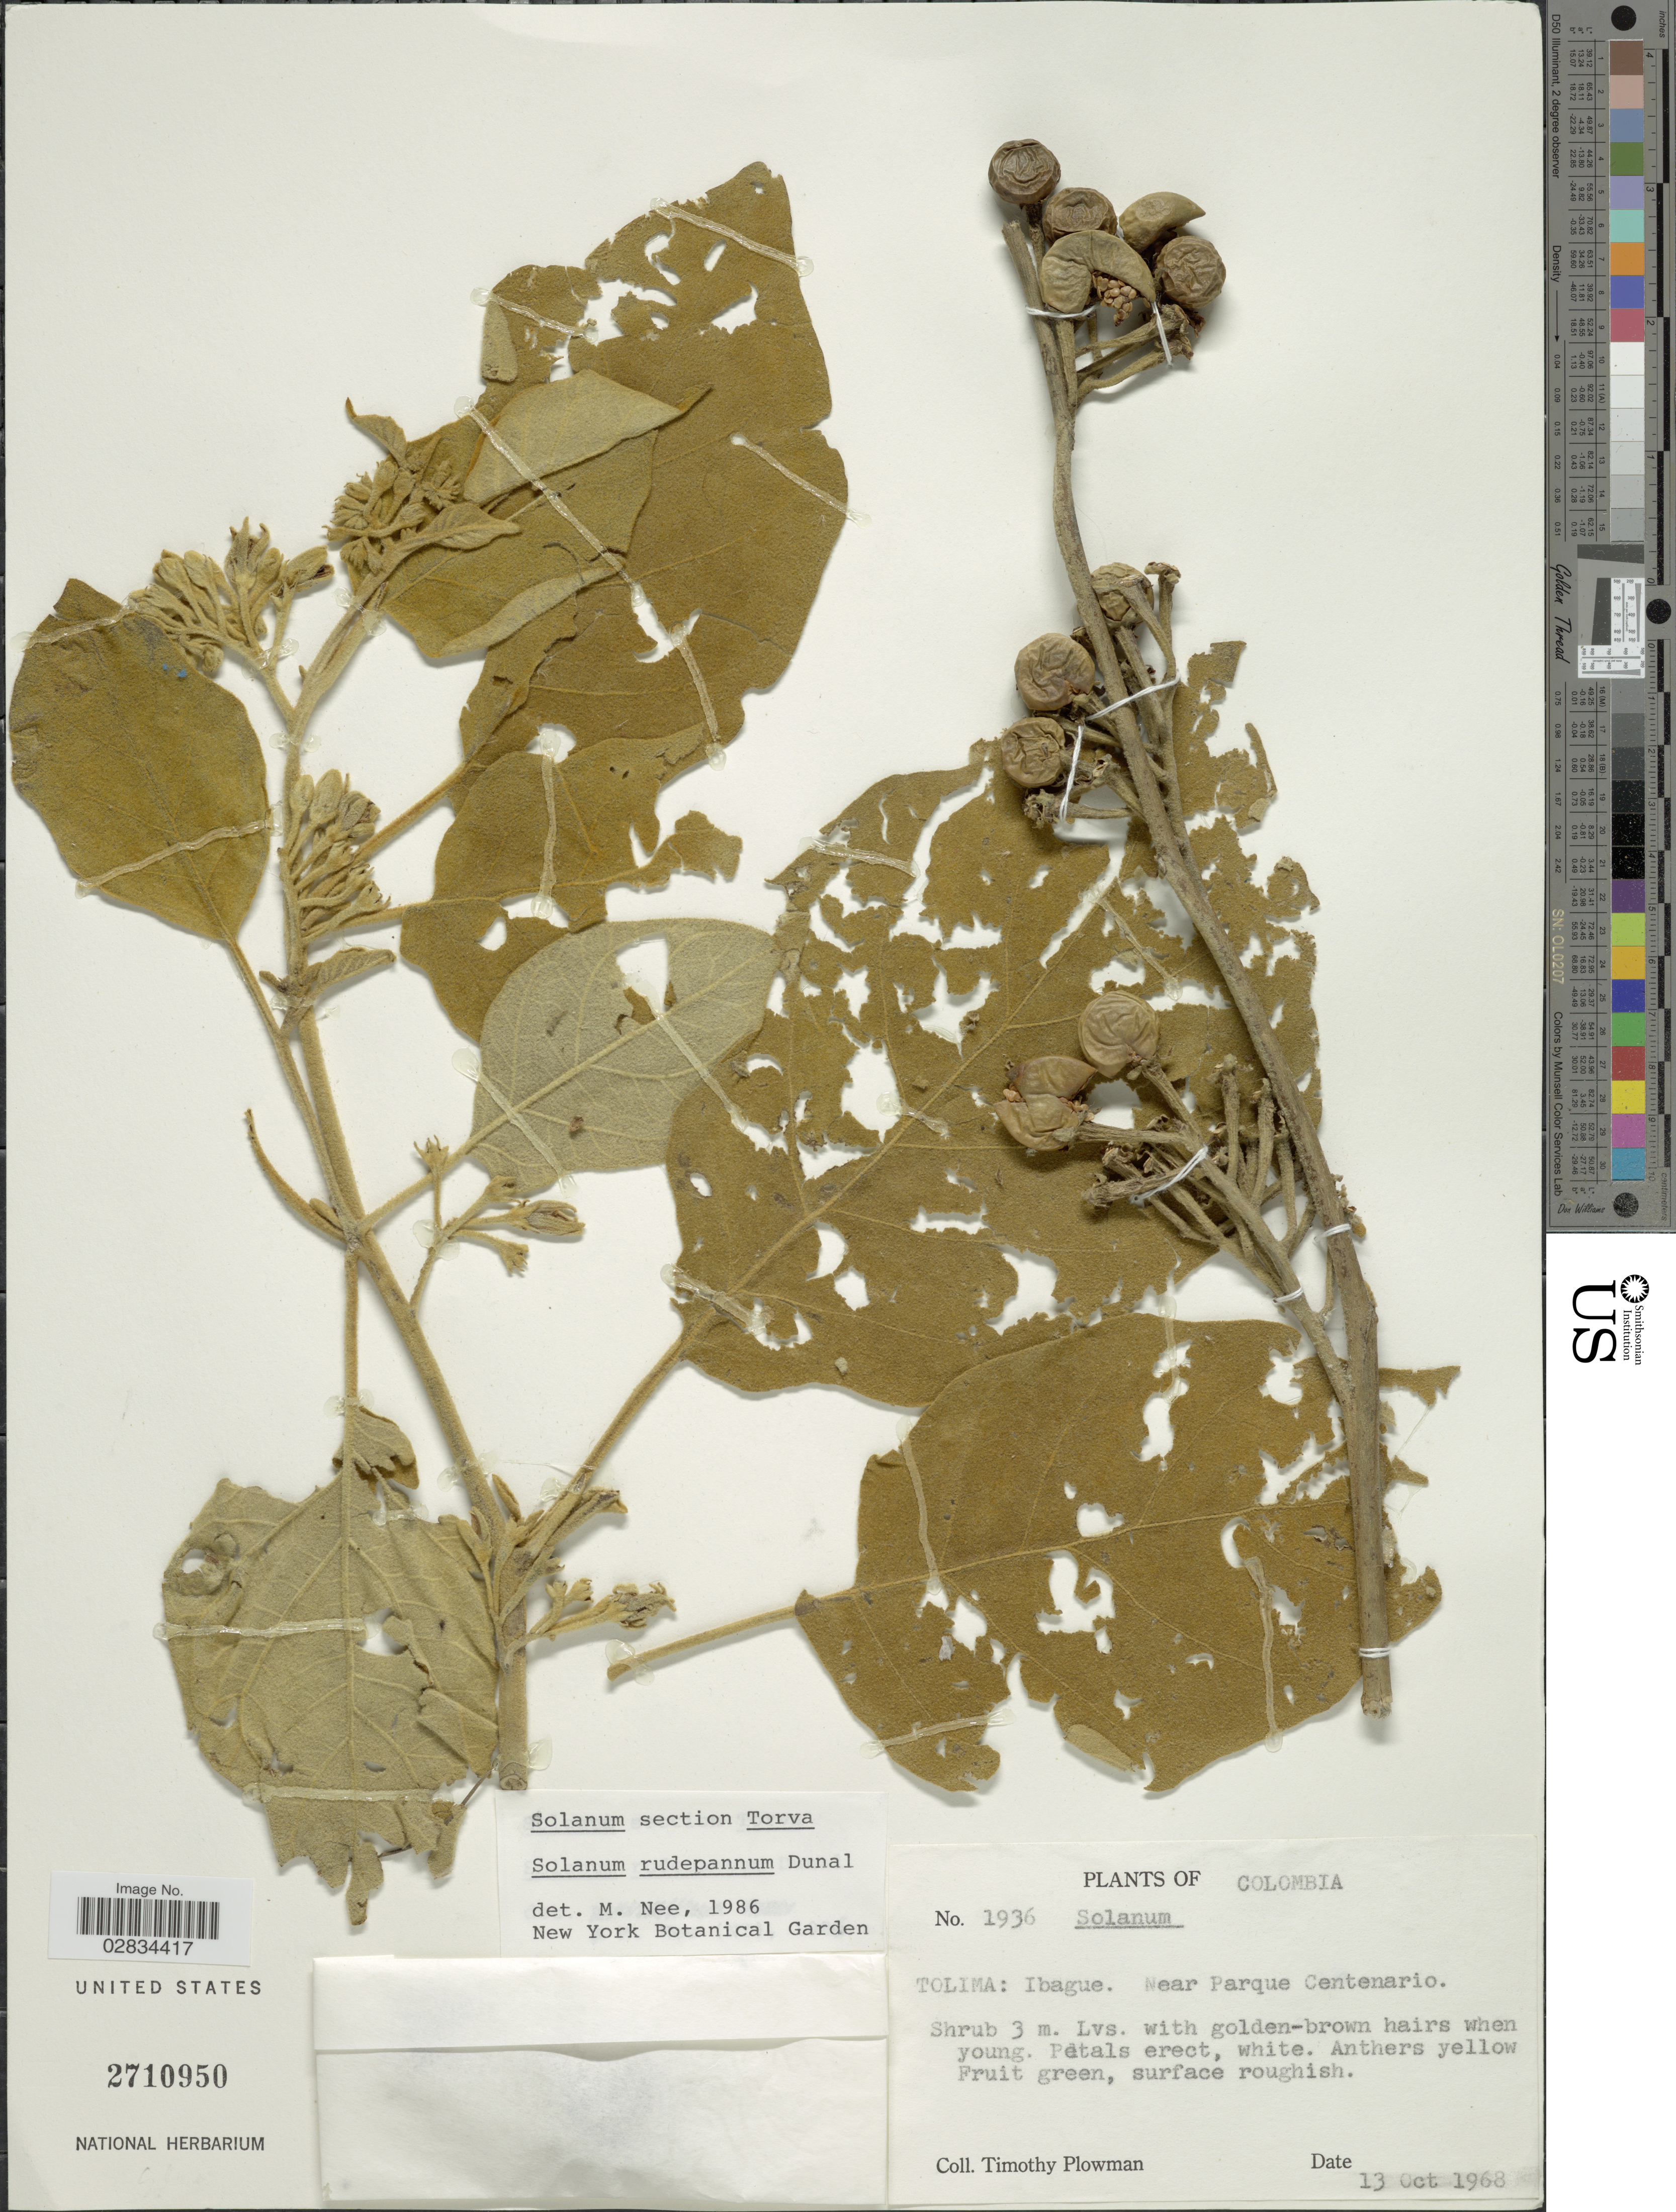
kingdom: Plantae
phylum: Tracheophyta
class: Magnoliopsida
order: Solanales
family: Solanaceae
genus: Solanum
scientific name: Solanum rudepannum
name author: Dunal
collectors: T. Plowman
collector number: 1936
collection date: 1968-10-13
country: Colombia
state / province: Tolima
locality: Tolima: Ibague. Near Parque Centenario.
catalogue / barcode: US 2710950